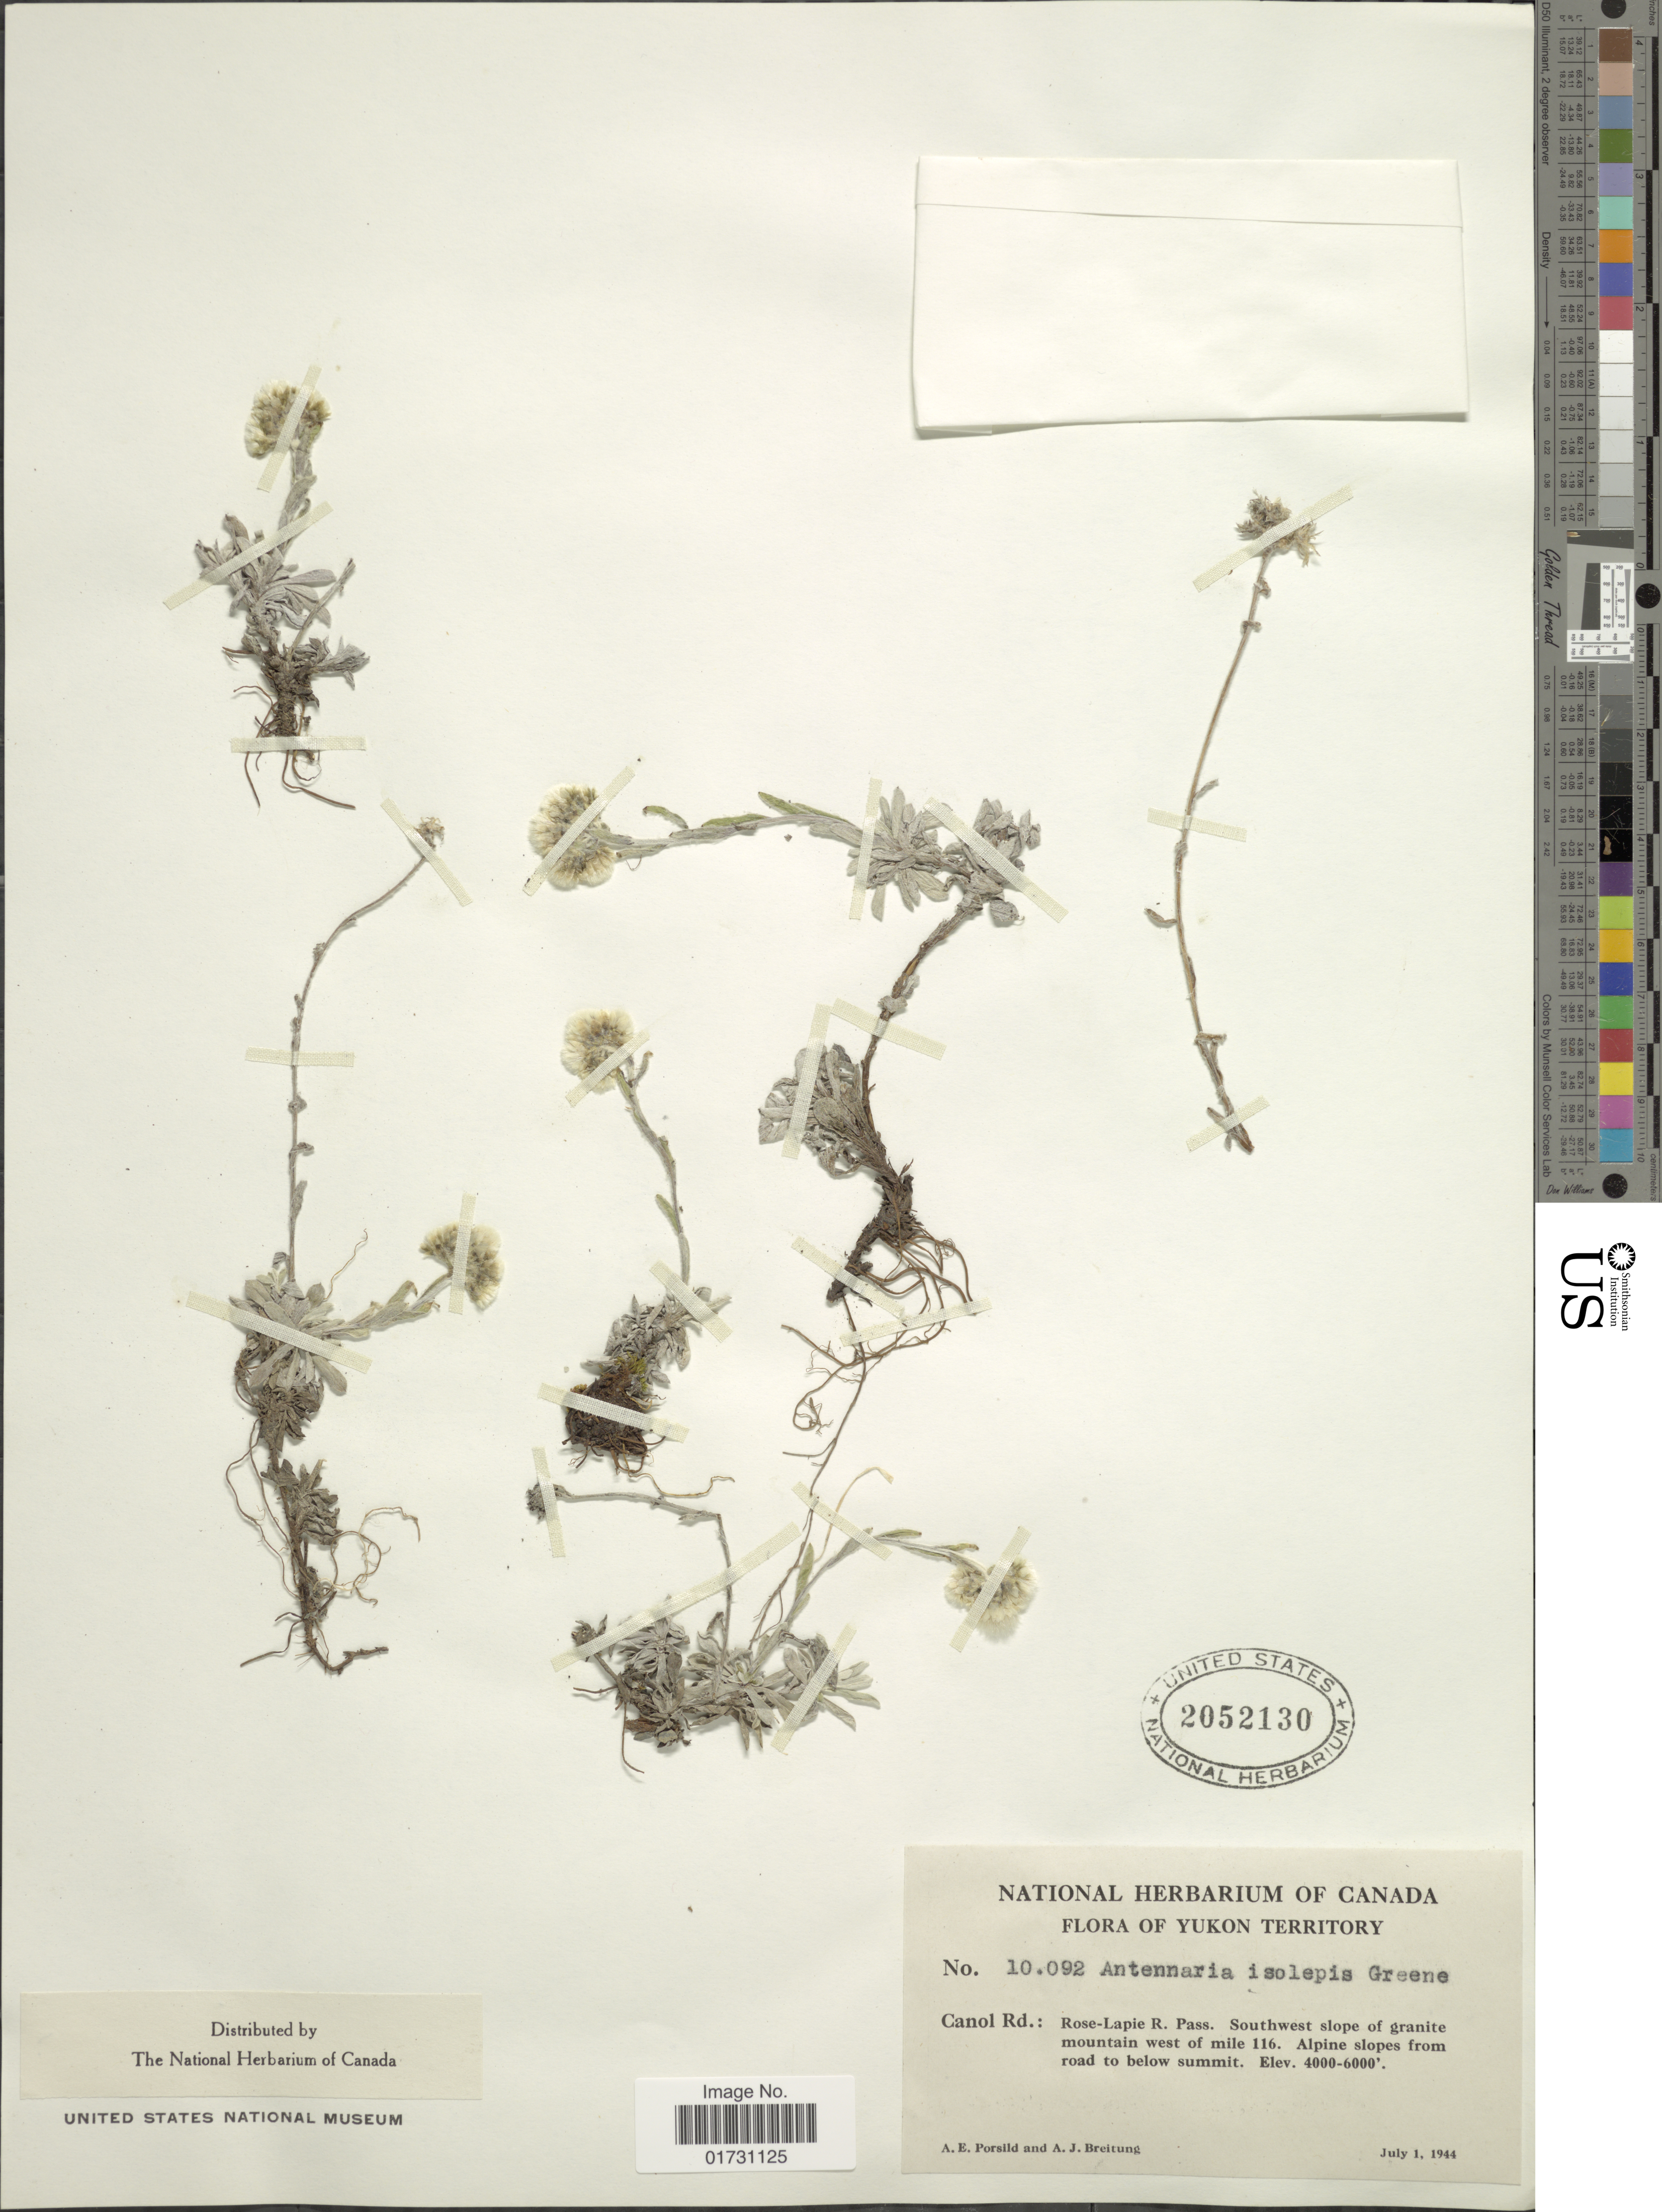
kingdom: Plantae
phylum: Tracheophyta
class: Magnoliopsida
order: Asterales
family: Asteraceae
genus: Antennaria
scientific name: Antennaria isolepis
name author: Greene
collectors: A. E. Porsild & A. Breitung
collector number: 10092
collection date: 1944-07-01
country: Canada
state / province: Yukon Territory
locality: Canol Rd.: Rose-Lapie R. Pass. Southwest slope of granite mountain west of mile 116, Alpine slopes from road to below summit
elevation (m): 1219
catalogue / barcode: US 2052130